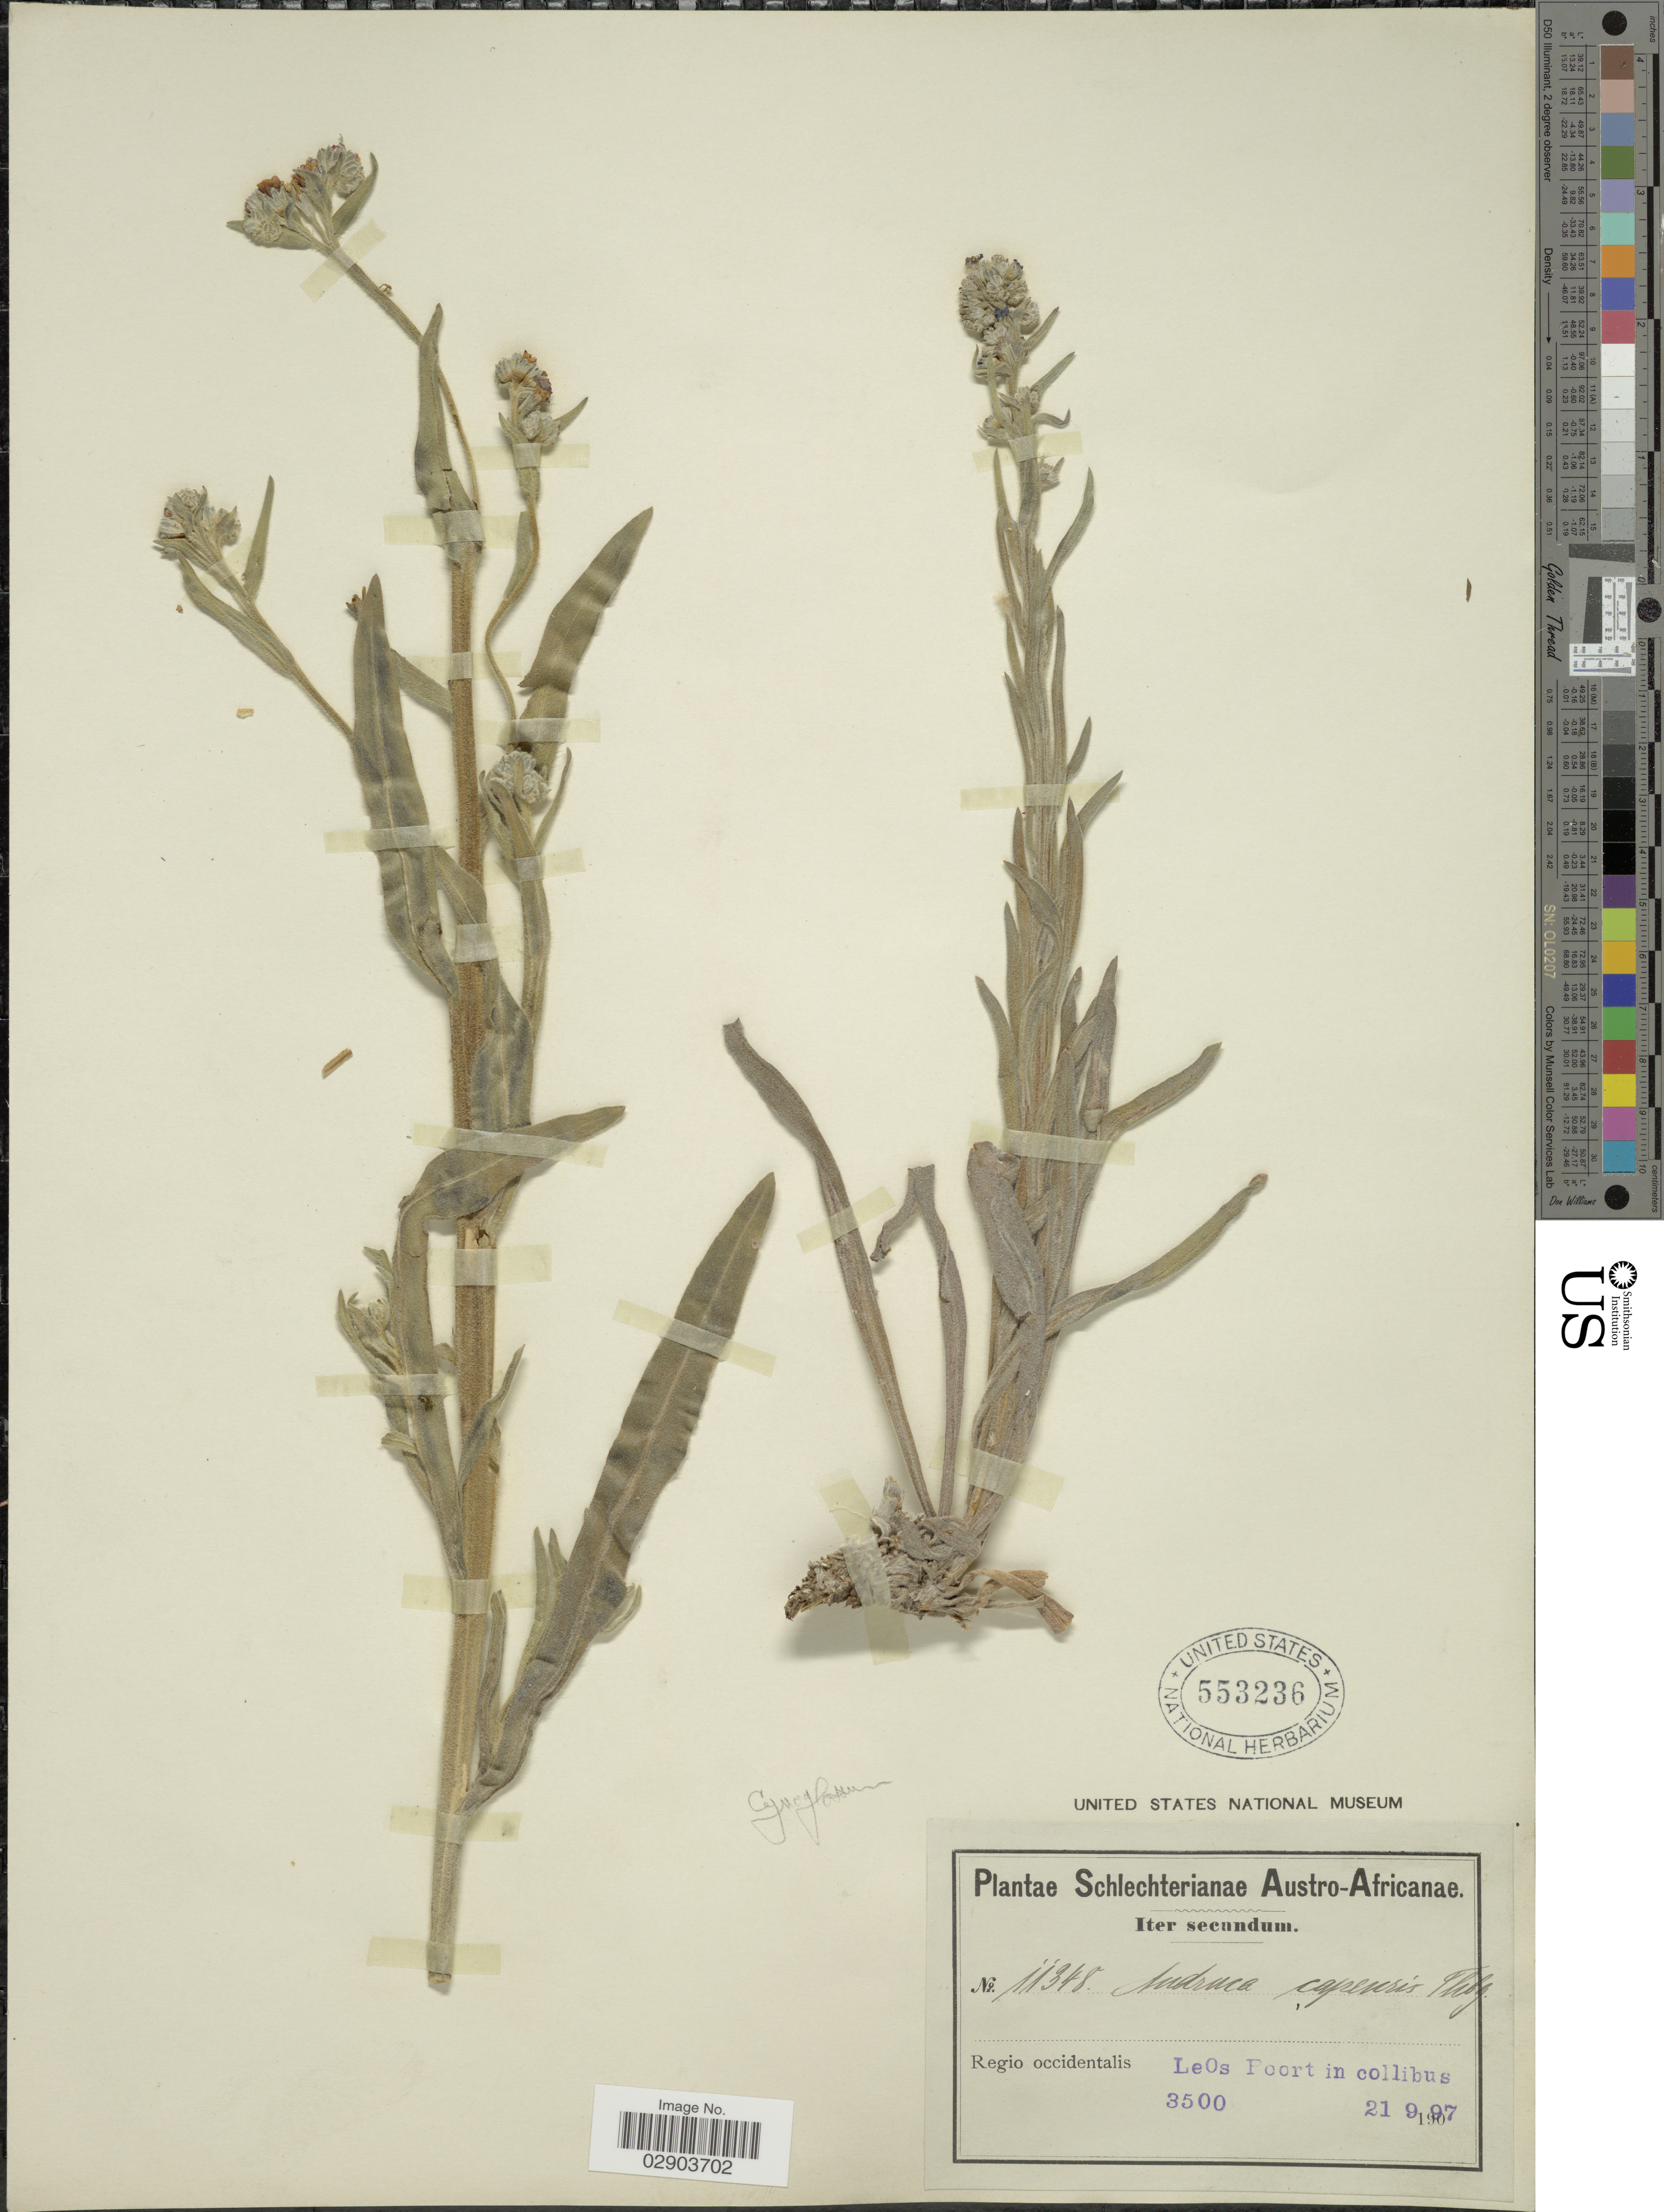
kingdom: Plantae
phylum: Tracheophyta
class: Magnoliopsida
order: Boraginales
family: Boraginaceae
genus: Cynoglossum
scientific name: Cynoglossum sp.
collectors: Schlechter, --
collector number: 11348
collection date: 1997-09-21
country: South Africa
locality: Austro-Africanae, Regio occidentalis, Leos Poort in collibus.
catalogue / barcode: US 553236